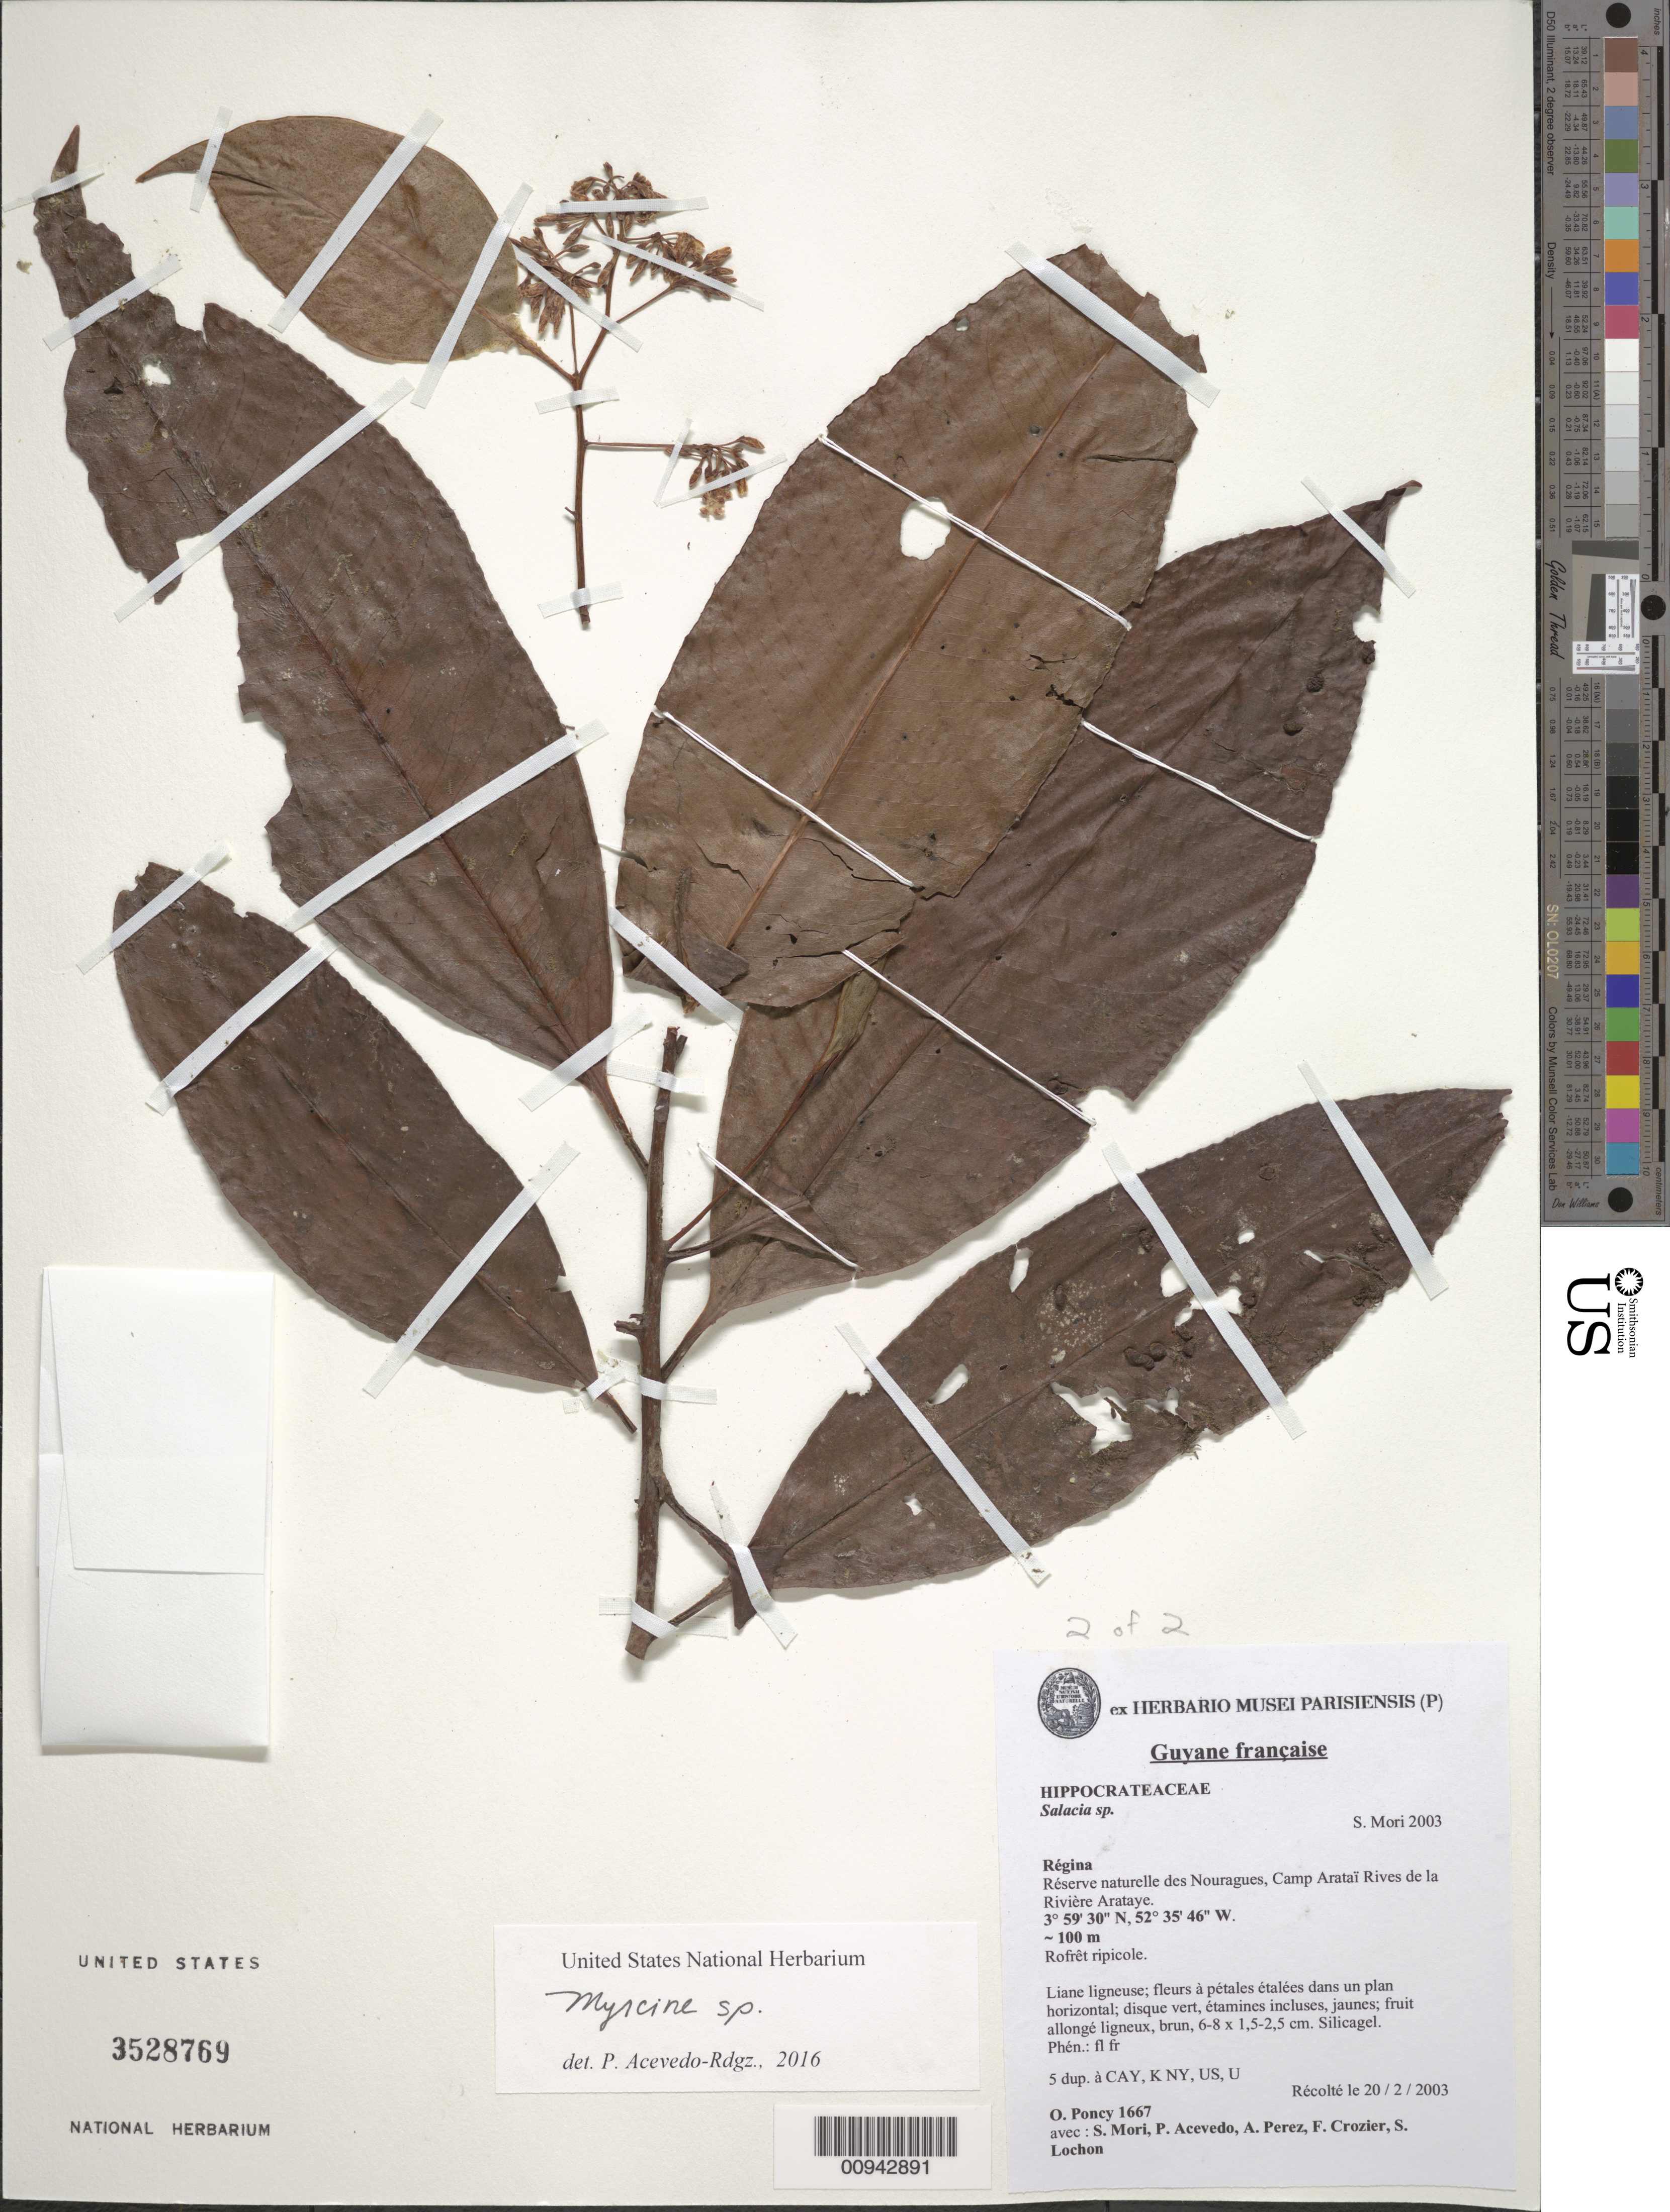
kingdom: Plantae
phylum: Tracheophyta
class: Magnoliopsida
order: Ericales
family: Primulaceae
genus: Myrsine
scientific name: Myrsine sp.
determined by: Acevedo-Rodríguez, P., (BOT), Smithsonian Institution - National Museum of Natural History (UNITED STATES)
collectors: O. Poncy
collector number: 1667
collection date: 2003-02-20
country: French Guiana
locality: Régina, Réserve naturelle des Nouragues, Camp Arataï Rives de la Rivière Arataye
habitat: Rofrêt ripicole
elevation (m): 100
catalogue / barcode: US 3528769